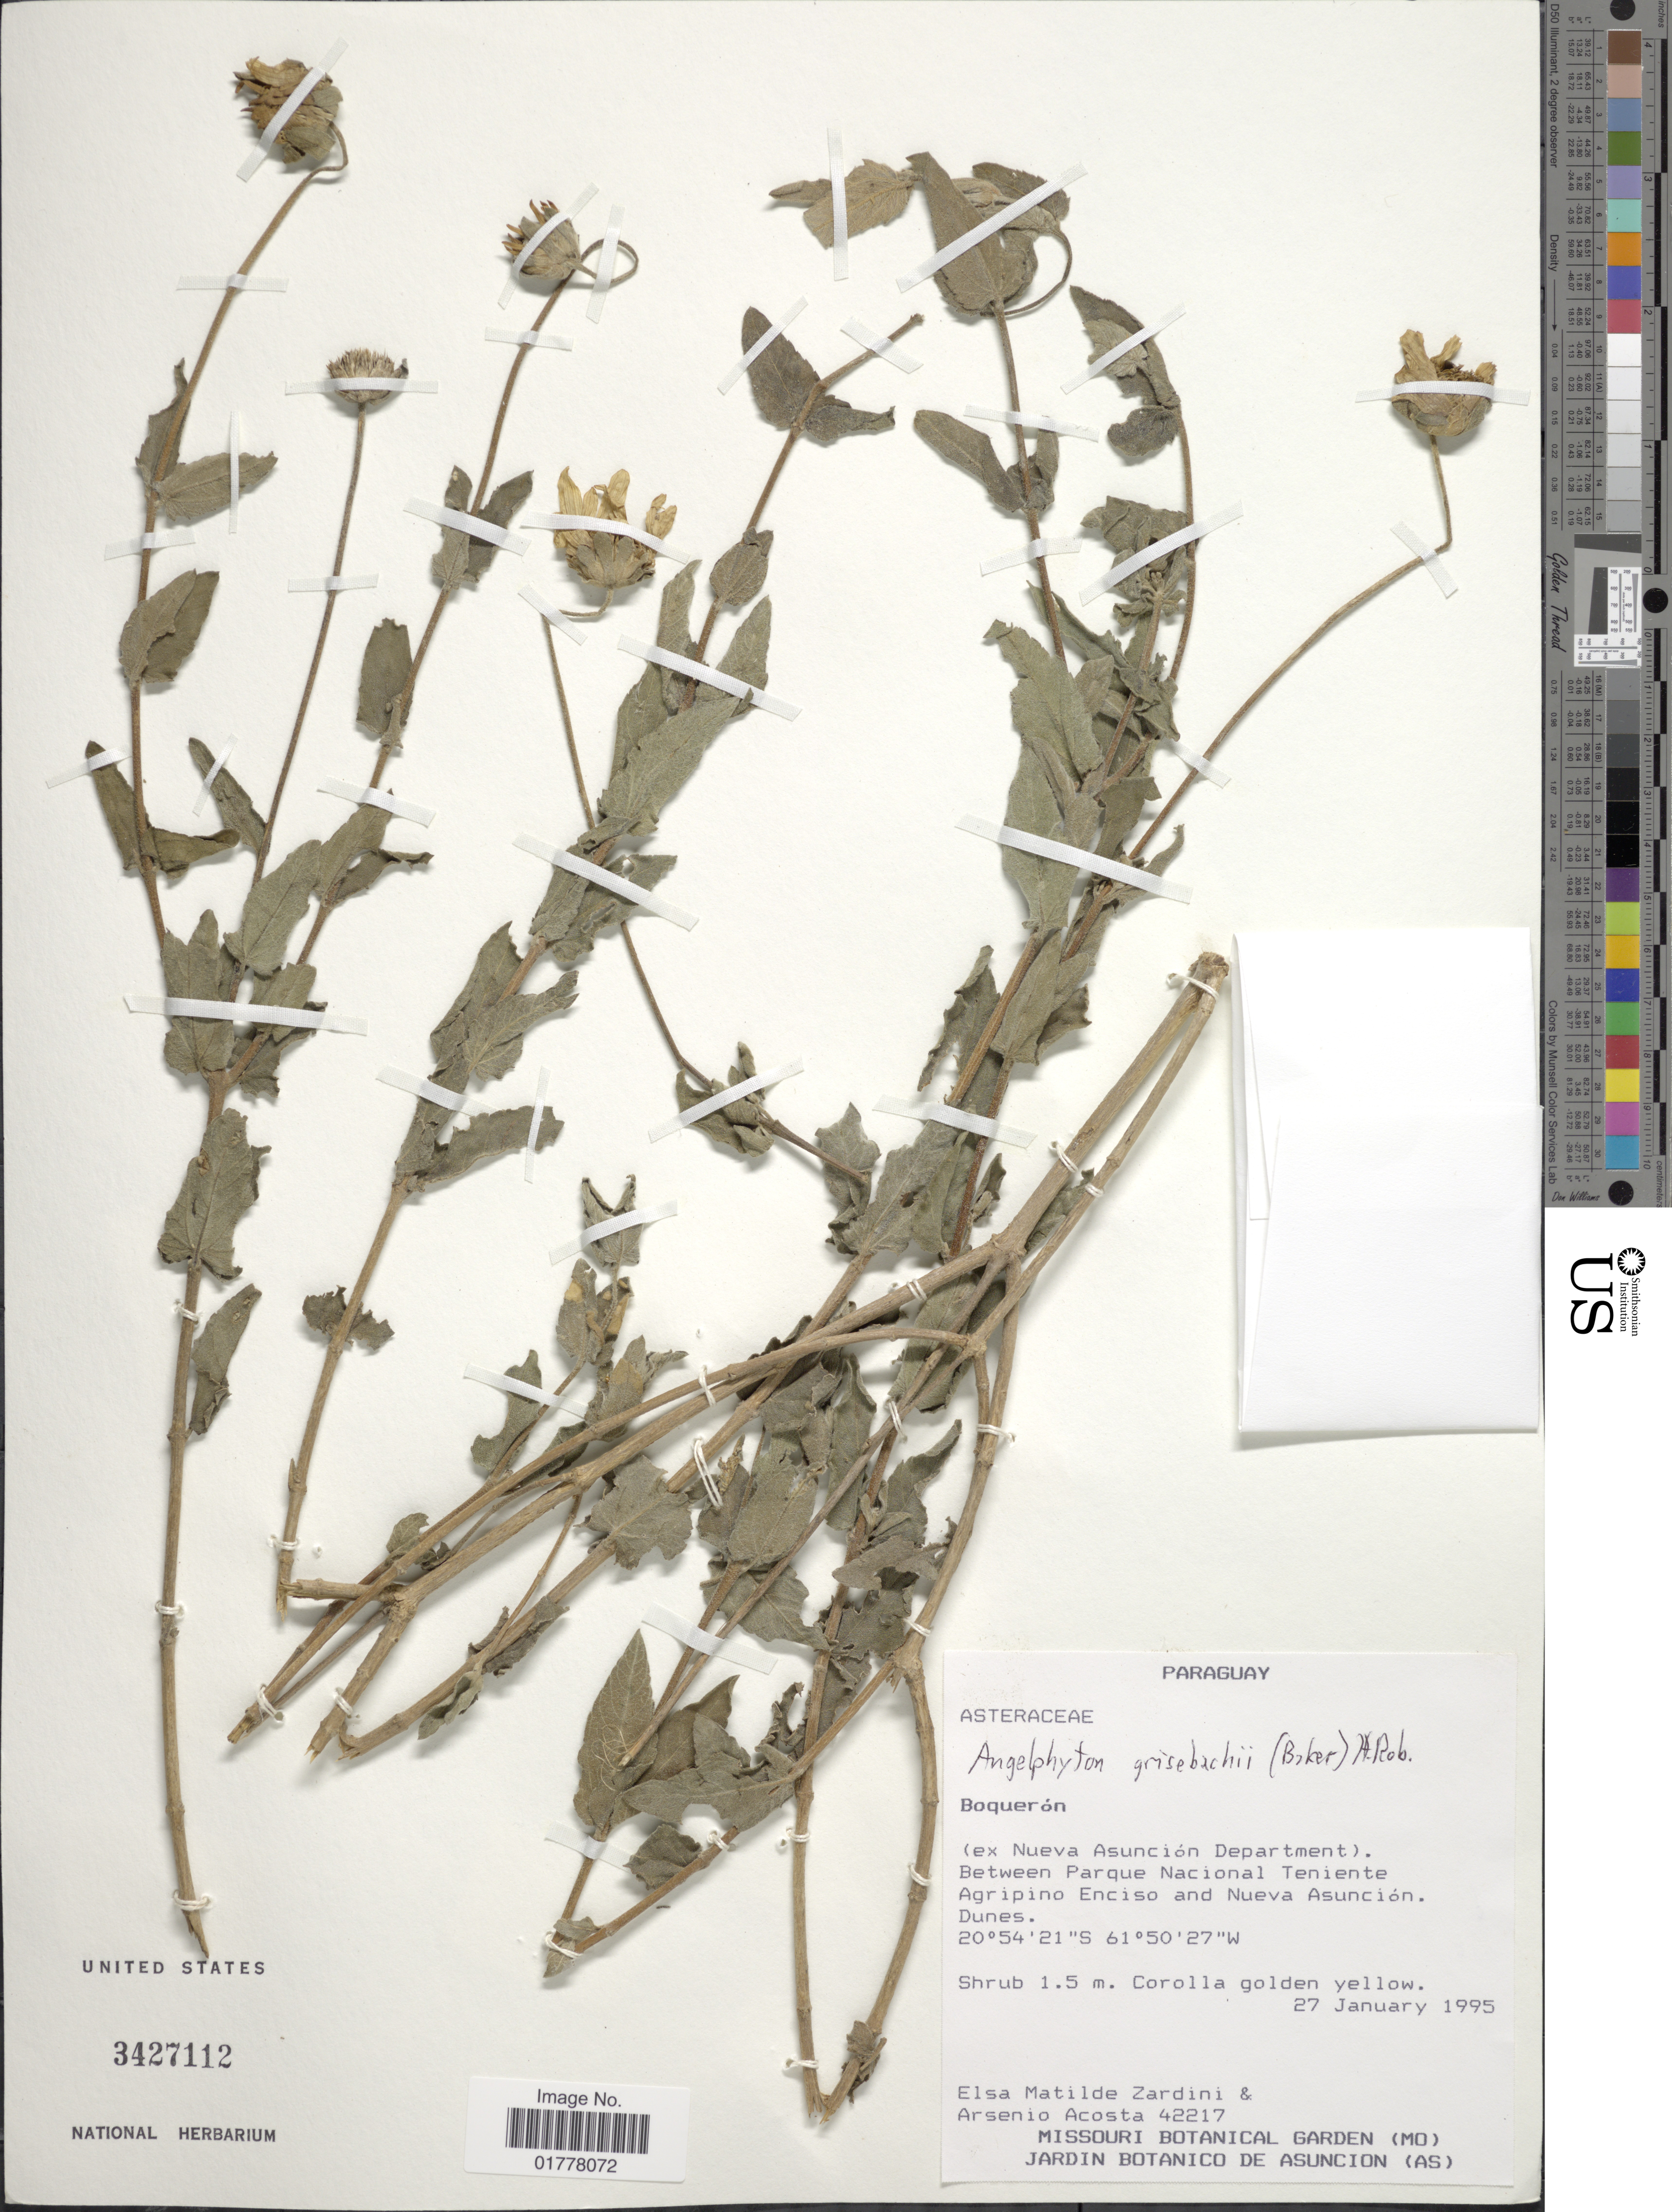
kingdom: Plantae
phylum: Tracheophyta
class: Magnoliopsida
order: Asterales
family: Asteraceae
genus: Angelphytum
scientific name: Angelphytum grisebachii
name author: Baker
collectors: E. M. Zardini & A. Acosta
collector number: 42217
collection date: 1995-01-27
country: Paraguay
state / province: Boqueron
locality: Boquerón. (ex Nueva Asunción Department). Between Parque Nacional Teniente Agripino Enciso and Nueva Asunción. Dunes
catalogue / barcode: US 3427112